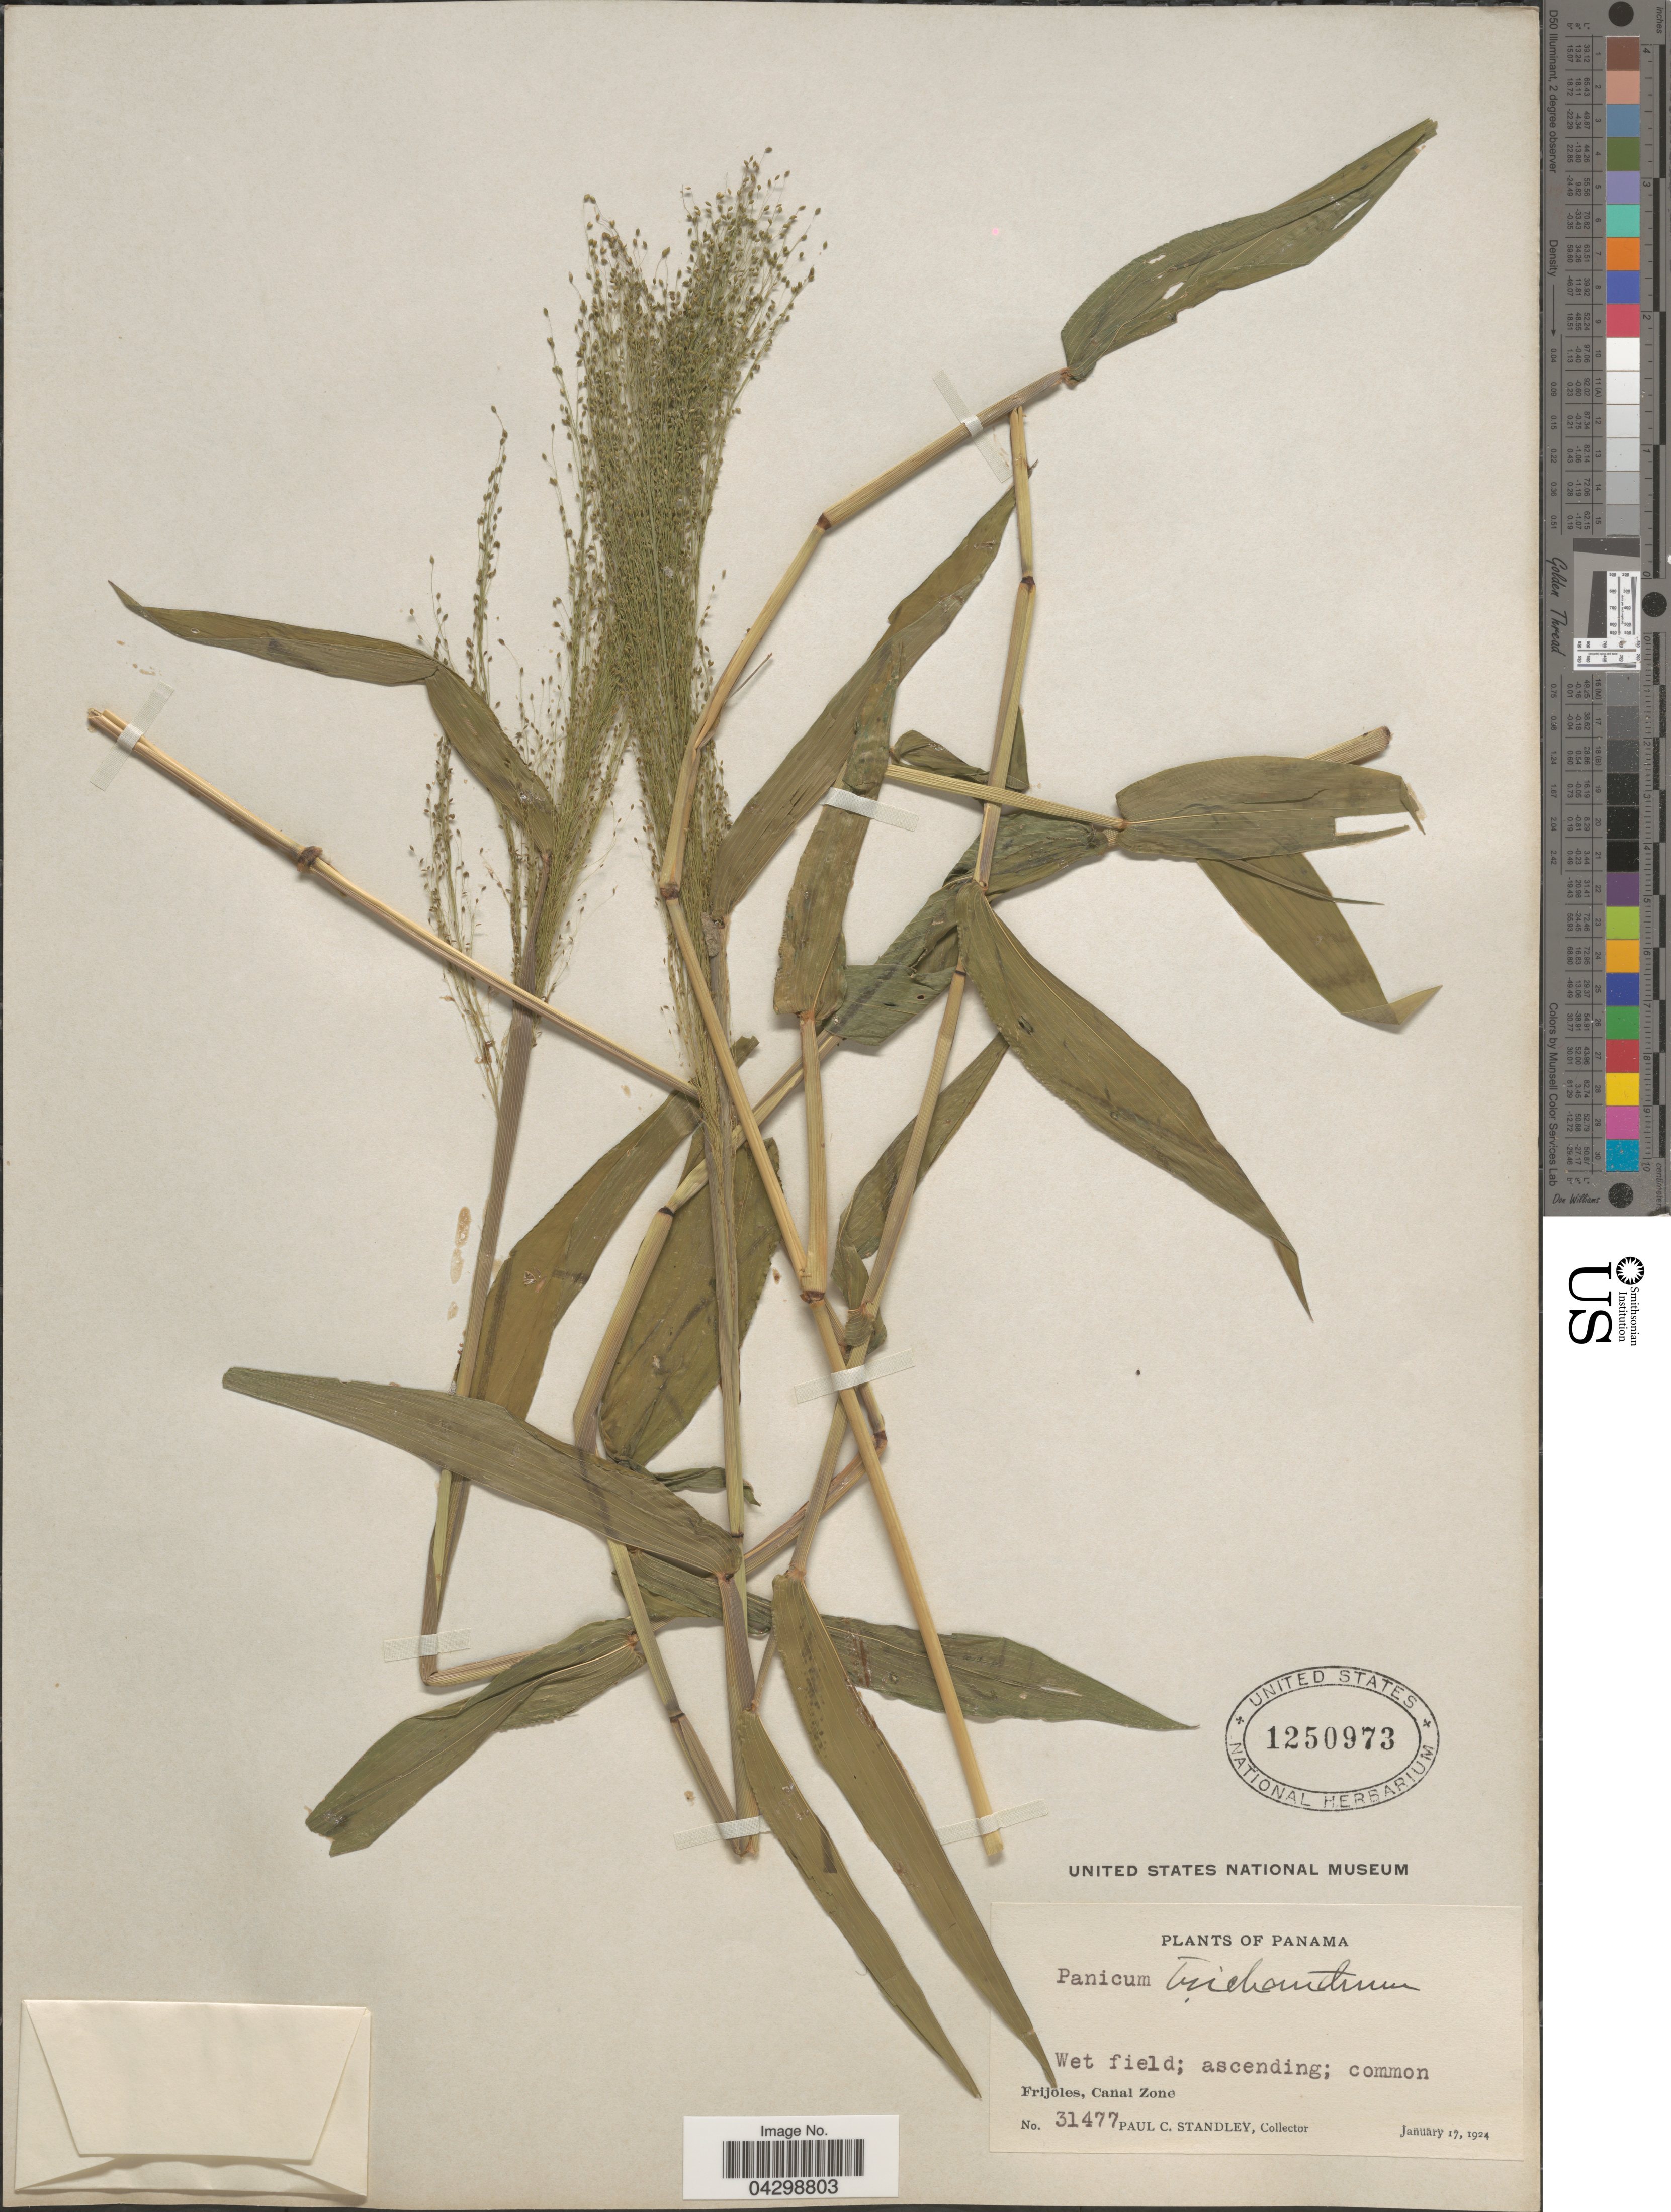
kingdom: Plantae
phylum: Tracheophyta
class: Liliopsida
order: Poales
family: Poaceae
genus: Panicum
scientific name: Panicum trichanthum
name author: Nees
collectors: P. C. Standley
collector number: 31477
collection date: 1924-01-17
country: Panama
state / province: Colón / Panamá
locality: Frijoles, Canal Zone.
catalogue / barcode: US 1250973